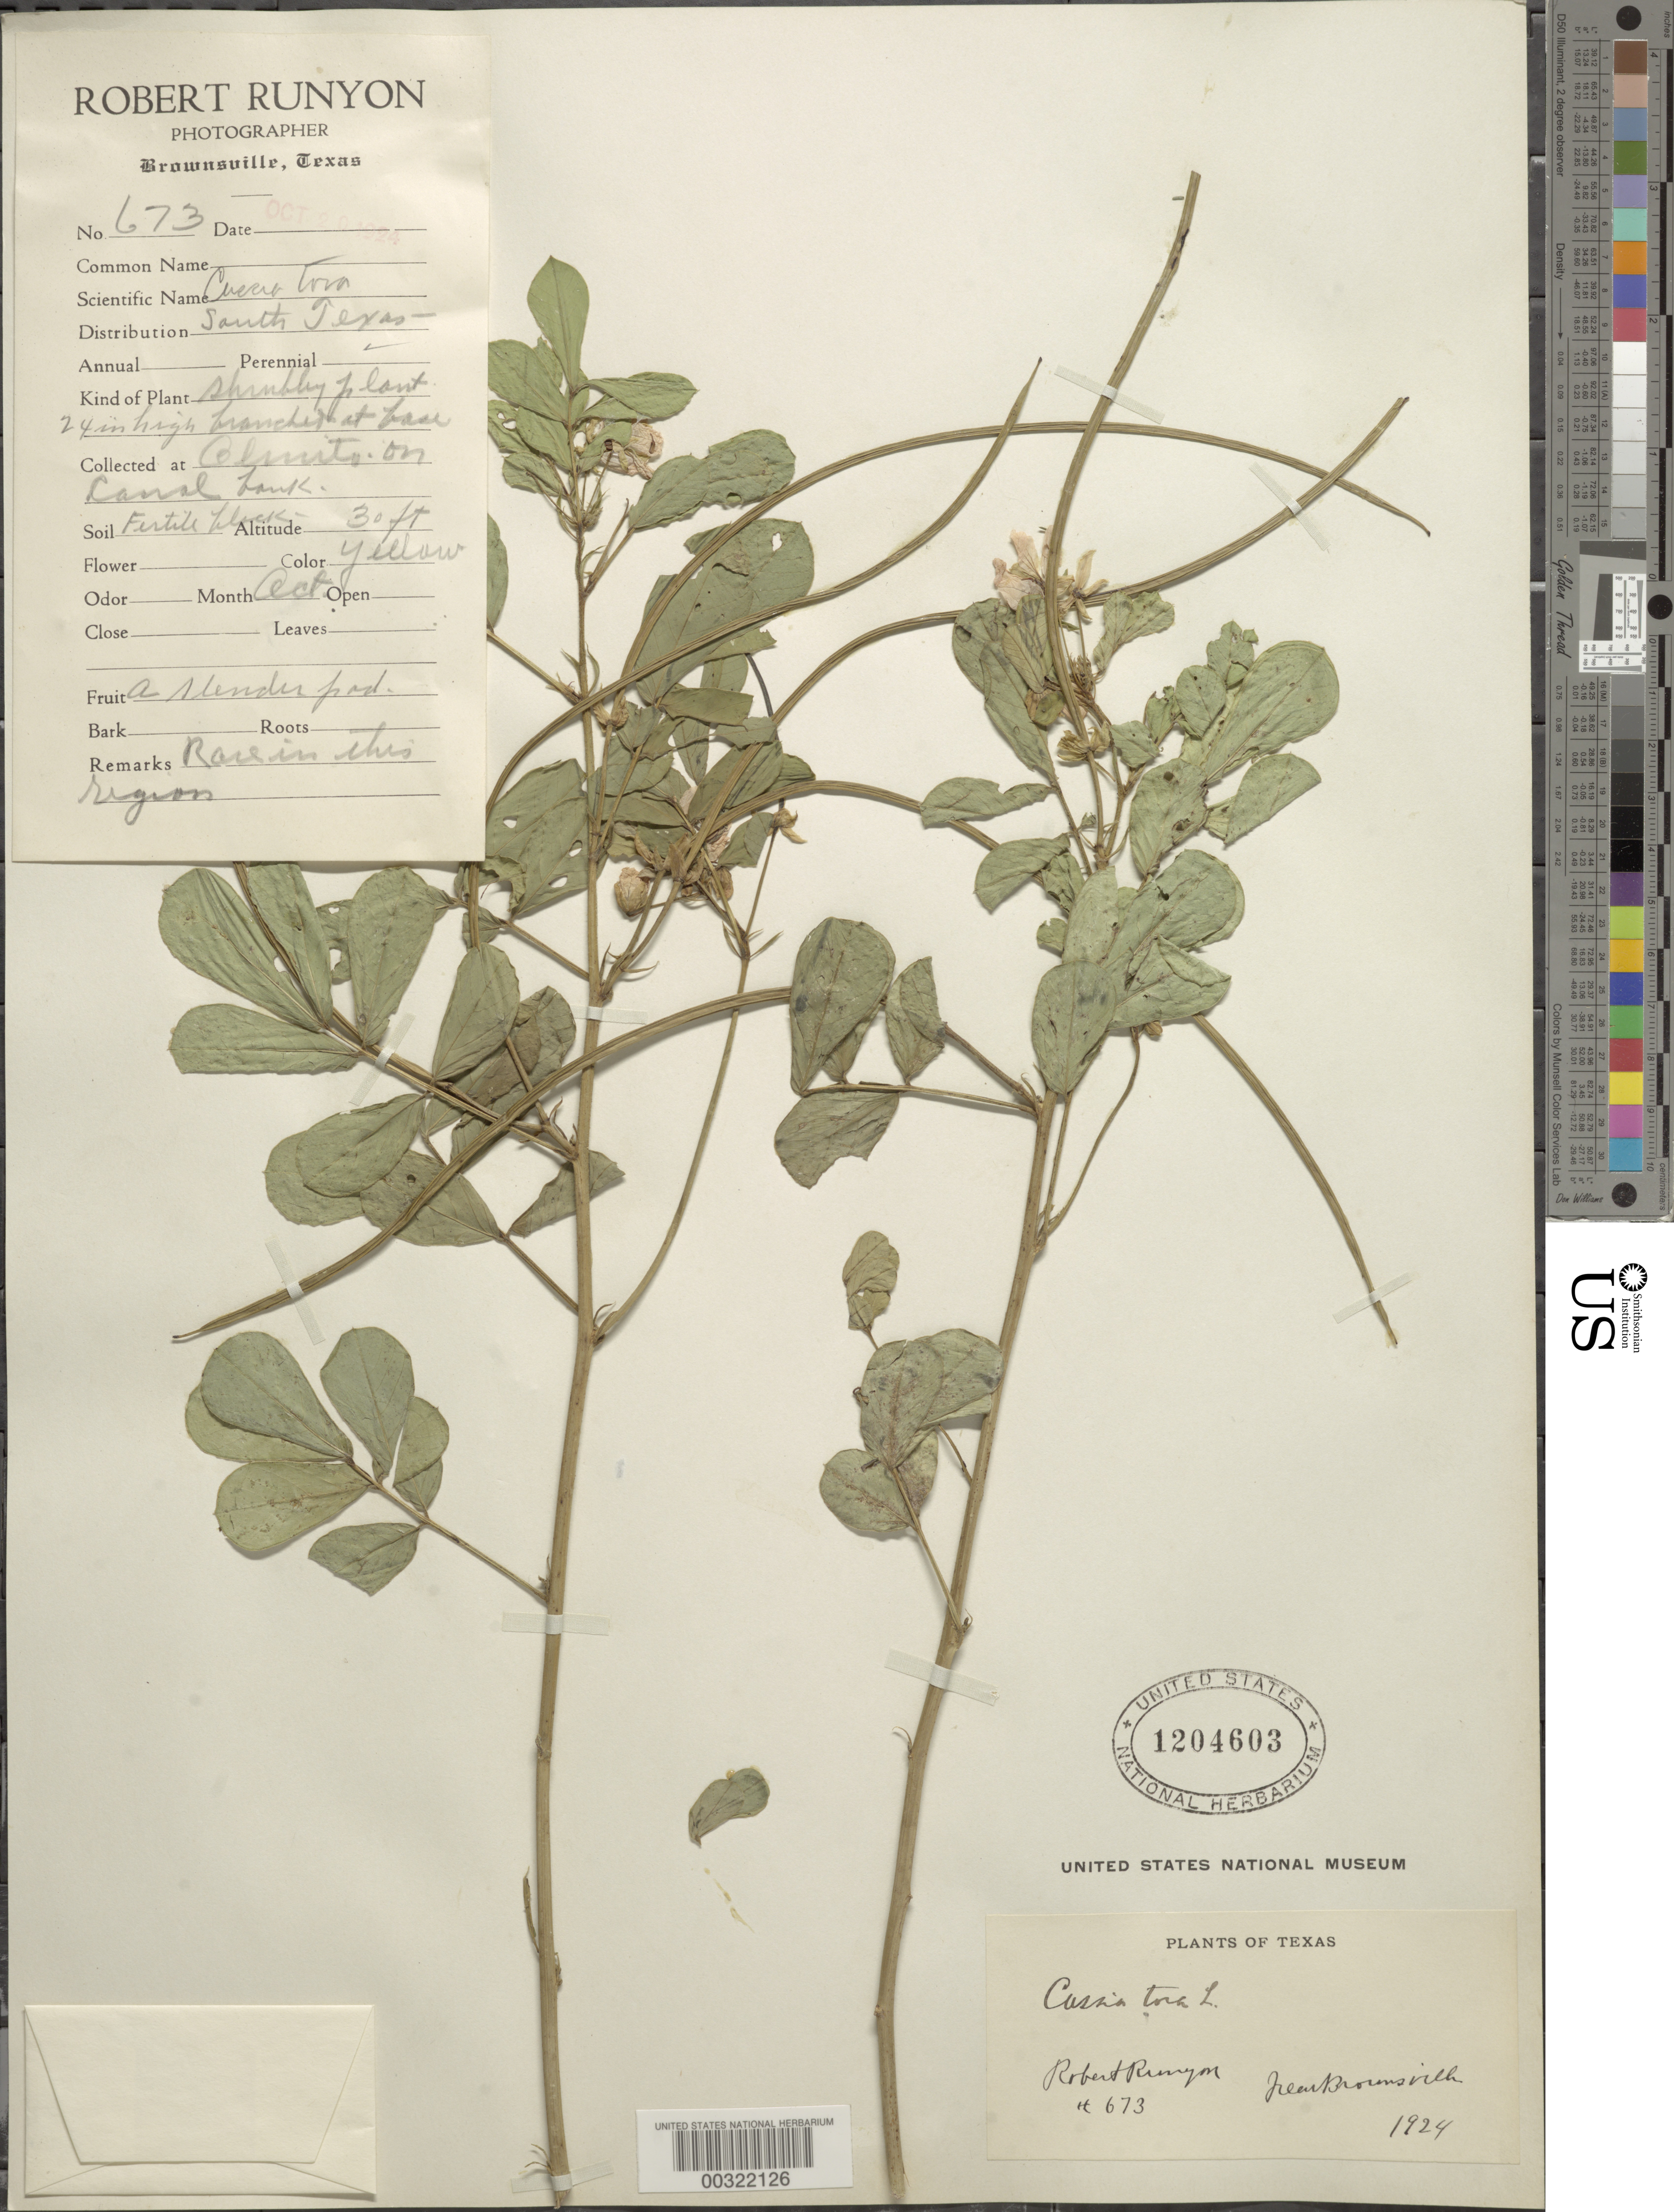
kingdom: Plantae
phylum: Tracheophyta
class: Magnoliopsida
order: Fabales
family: Fabaceae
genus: Senna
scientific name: Senna obtusifolia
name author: (L.) H.S. Irwin & Barneby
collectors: R. Runyon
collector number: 673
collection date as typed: Oct 1924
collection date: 1924-10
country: United States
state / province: Texas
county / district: Cameron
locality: Near brownsville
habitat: Canal bank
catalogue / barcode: US 1204603